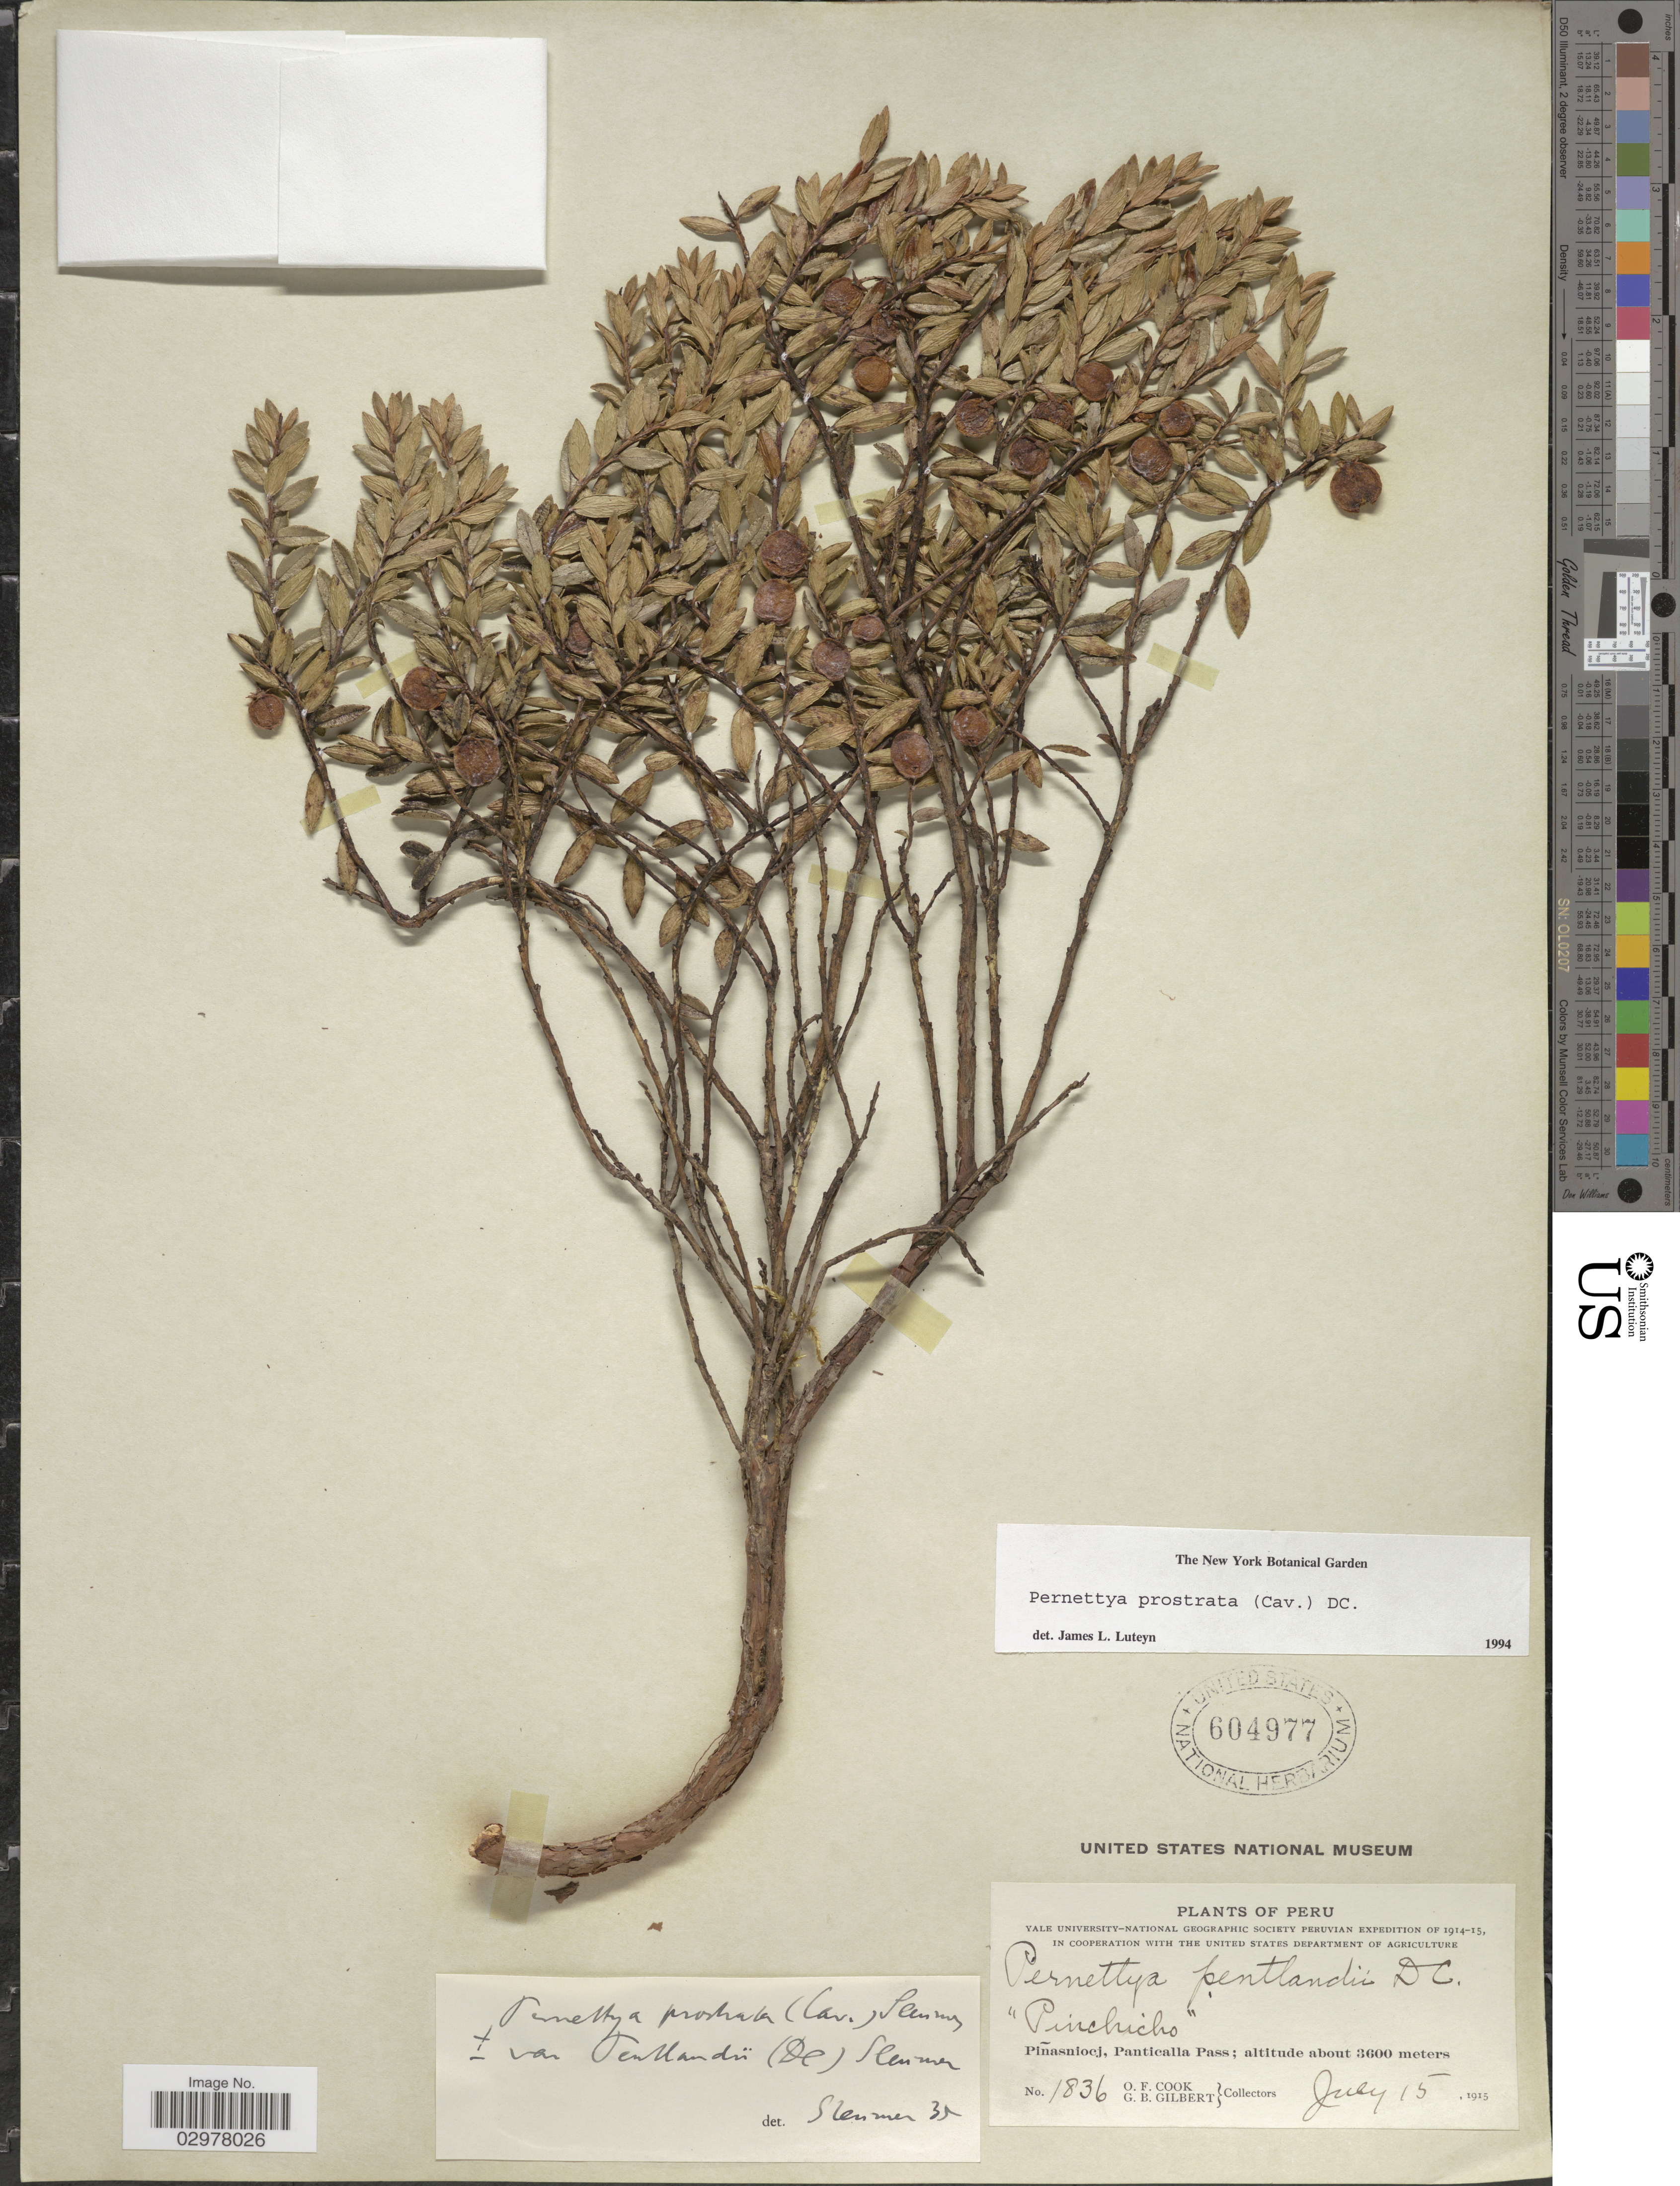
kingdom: Plantae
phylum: Tracheophyta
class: Magnoliopsida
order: Ericales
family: Ericaceae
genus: Pernettya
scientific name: Pernettya prostrata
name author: (Cav.) DC.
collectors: O. F. Cook & G. B. Gilbert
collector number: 1836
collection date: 1915-07-15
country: Peru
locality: Piñasniocj, Panticalla Pass.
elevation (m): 3600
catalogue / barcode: US 604977